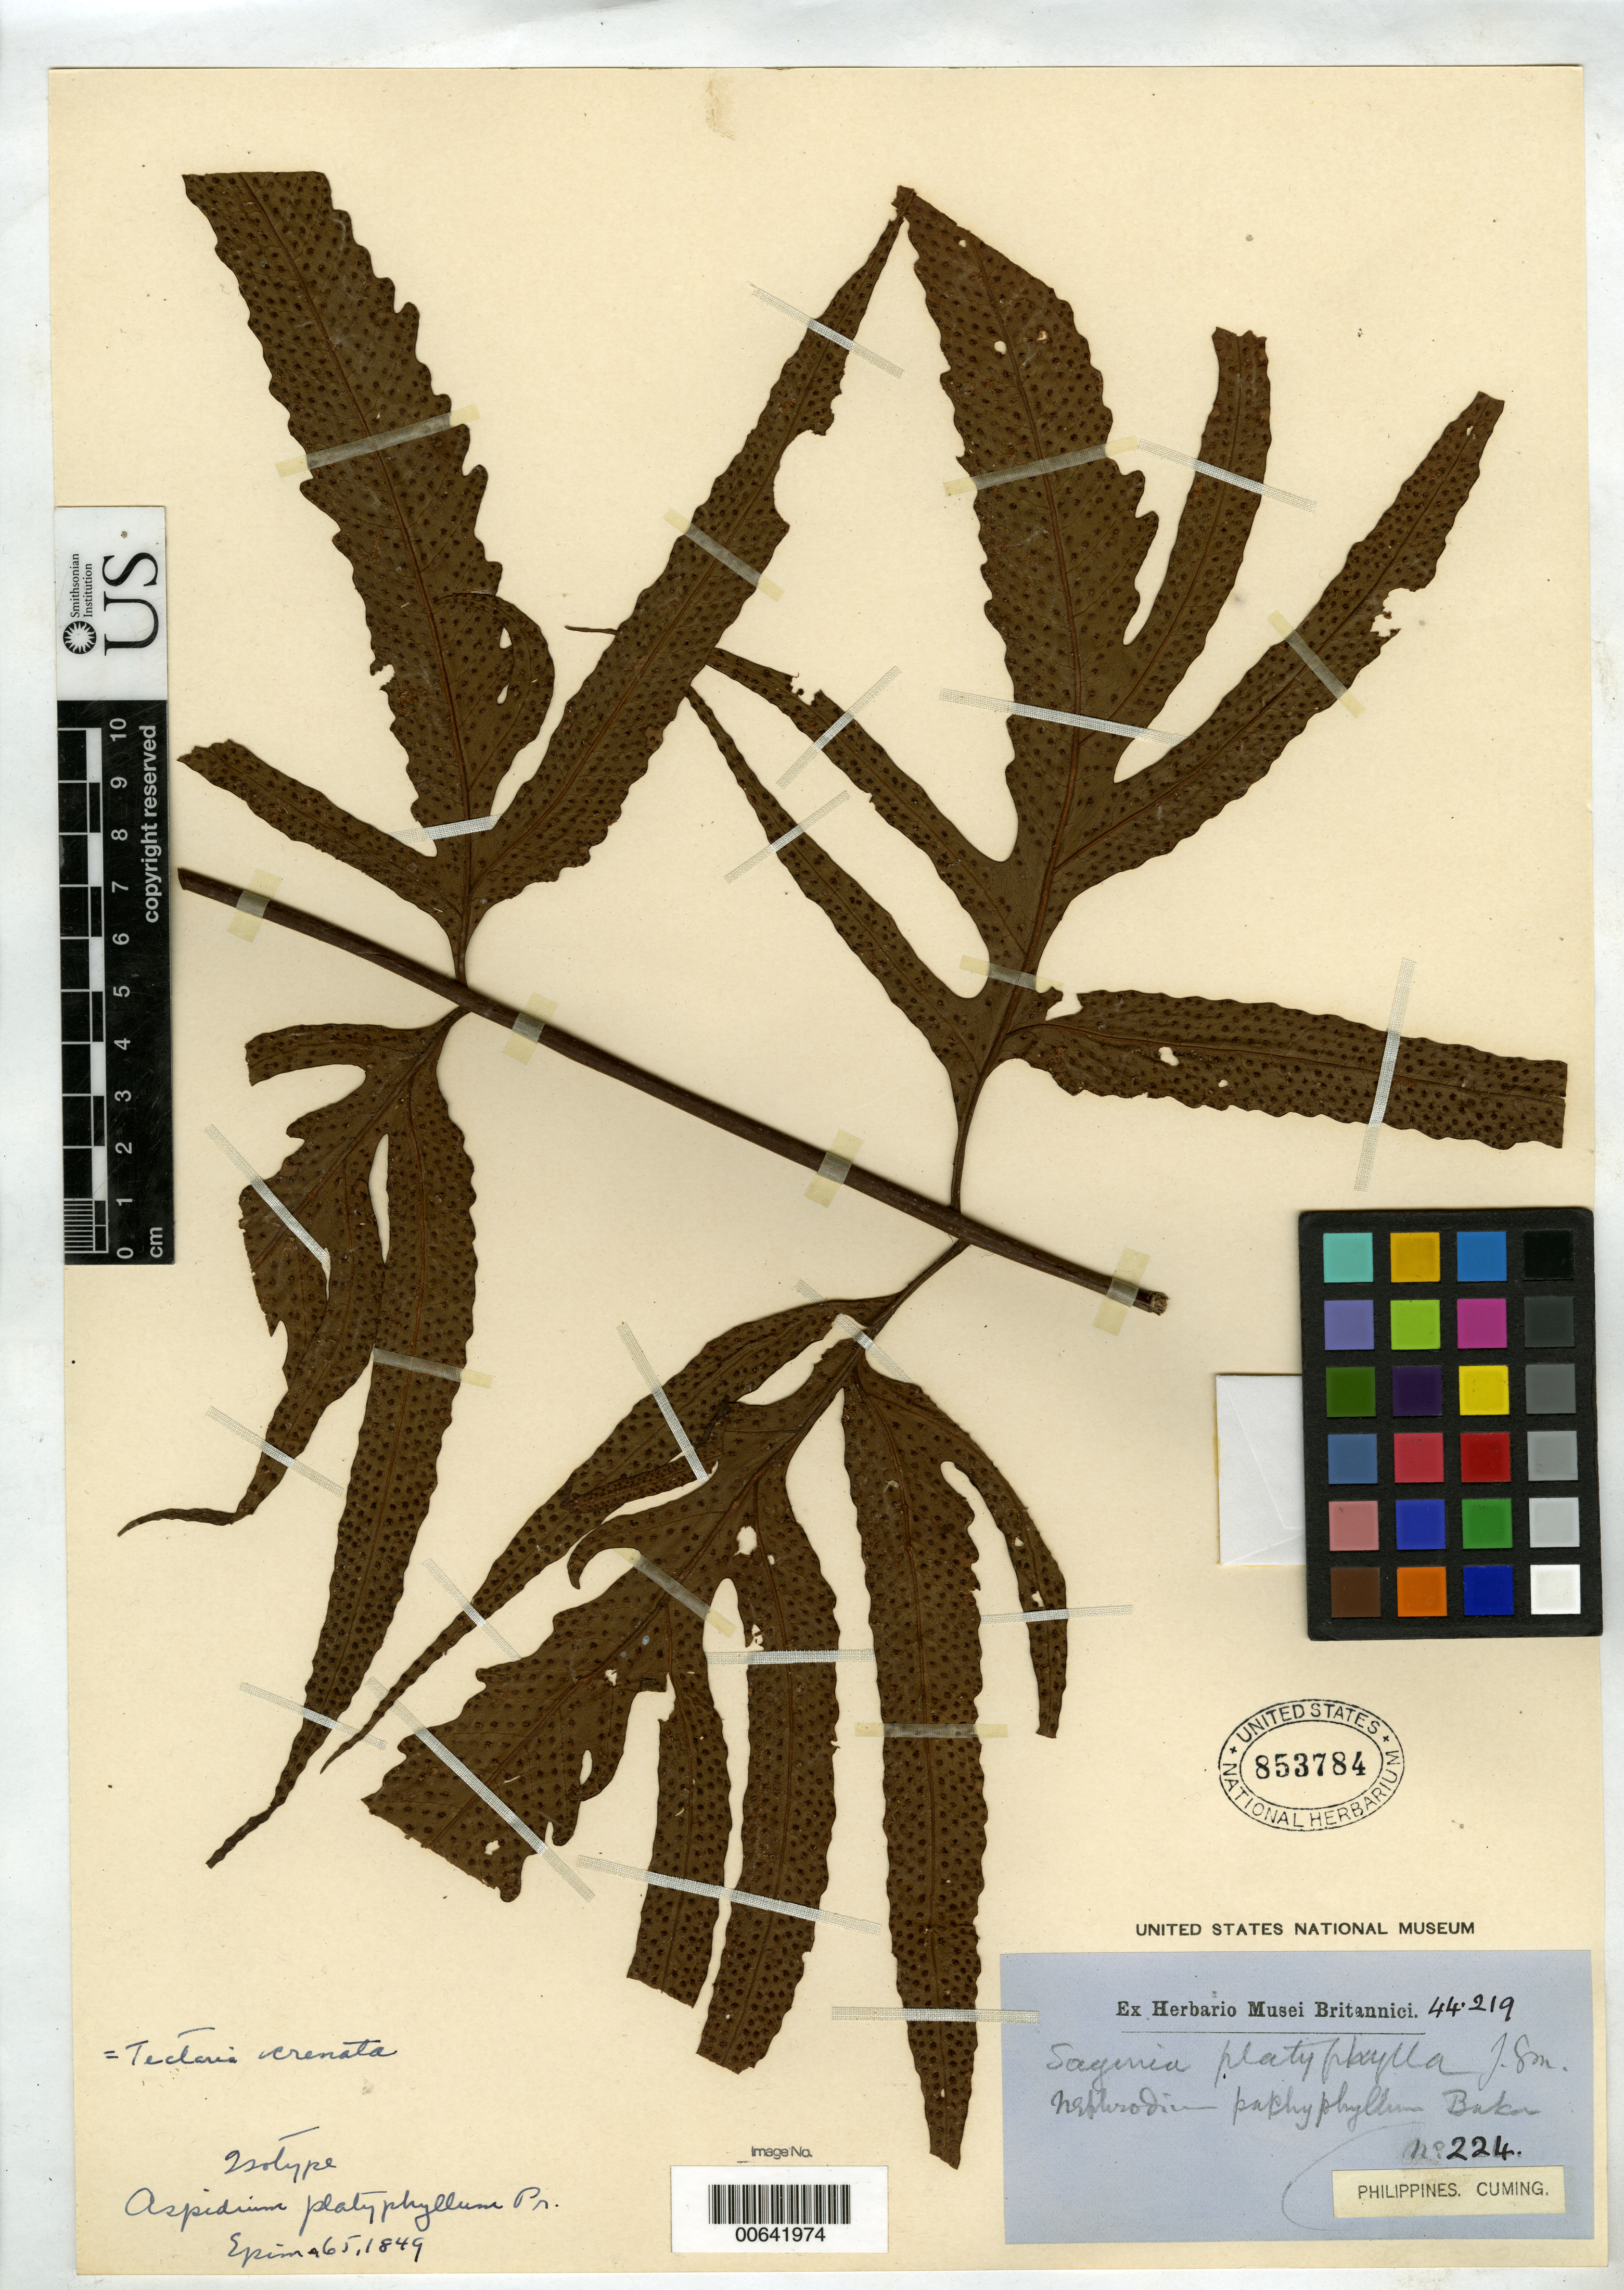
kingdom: Plantae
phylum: Tracheophyta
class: Polypodiopsida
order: Polypodiales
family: Tectariaceae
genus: Aspidium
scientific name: Aspidium platyphyllum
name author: C. Presl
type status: Type Collection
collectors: H. Cuming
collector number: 224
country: Philippines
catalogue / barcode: US 853784